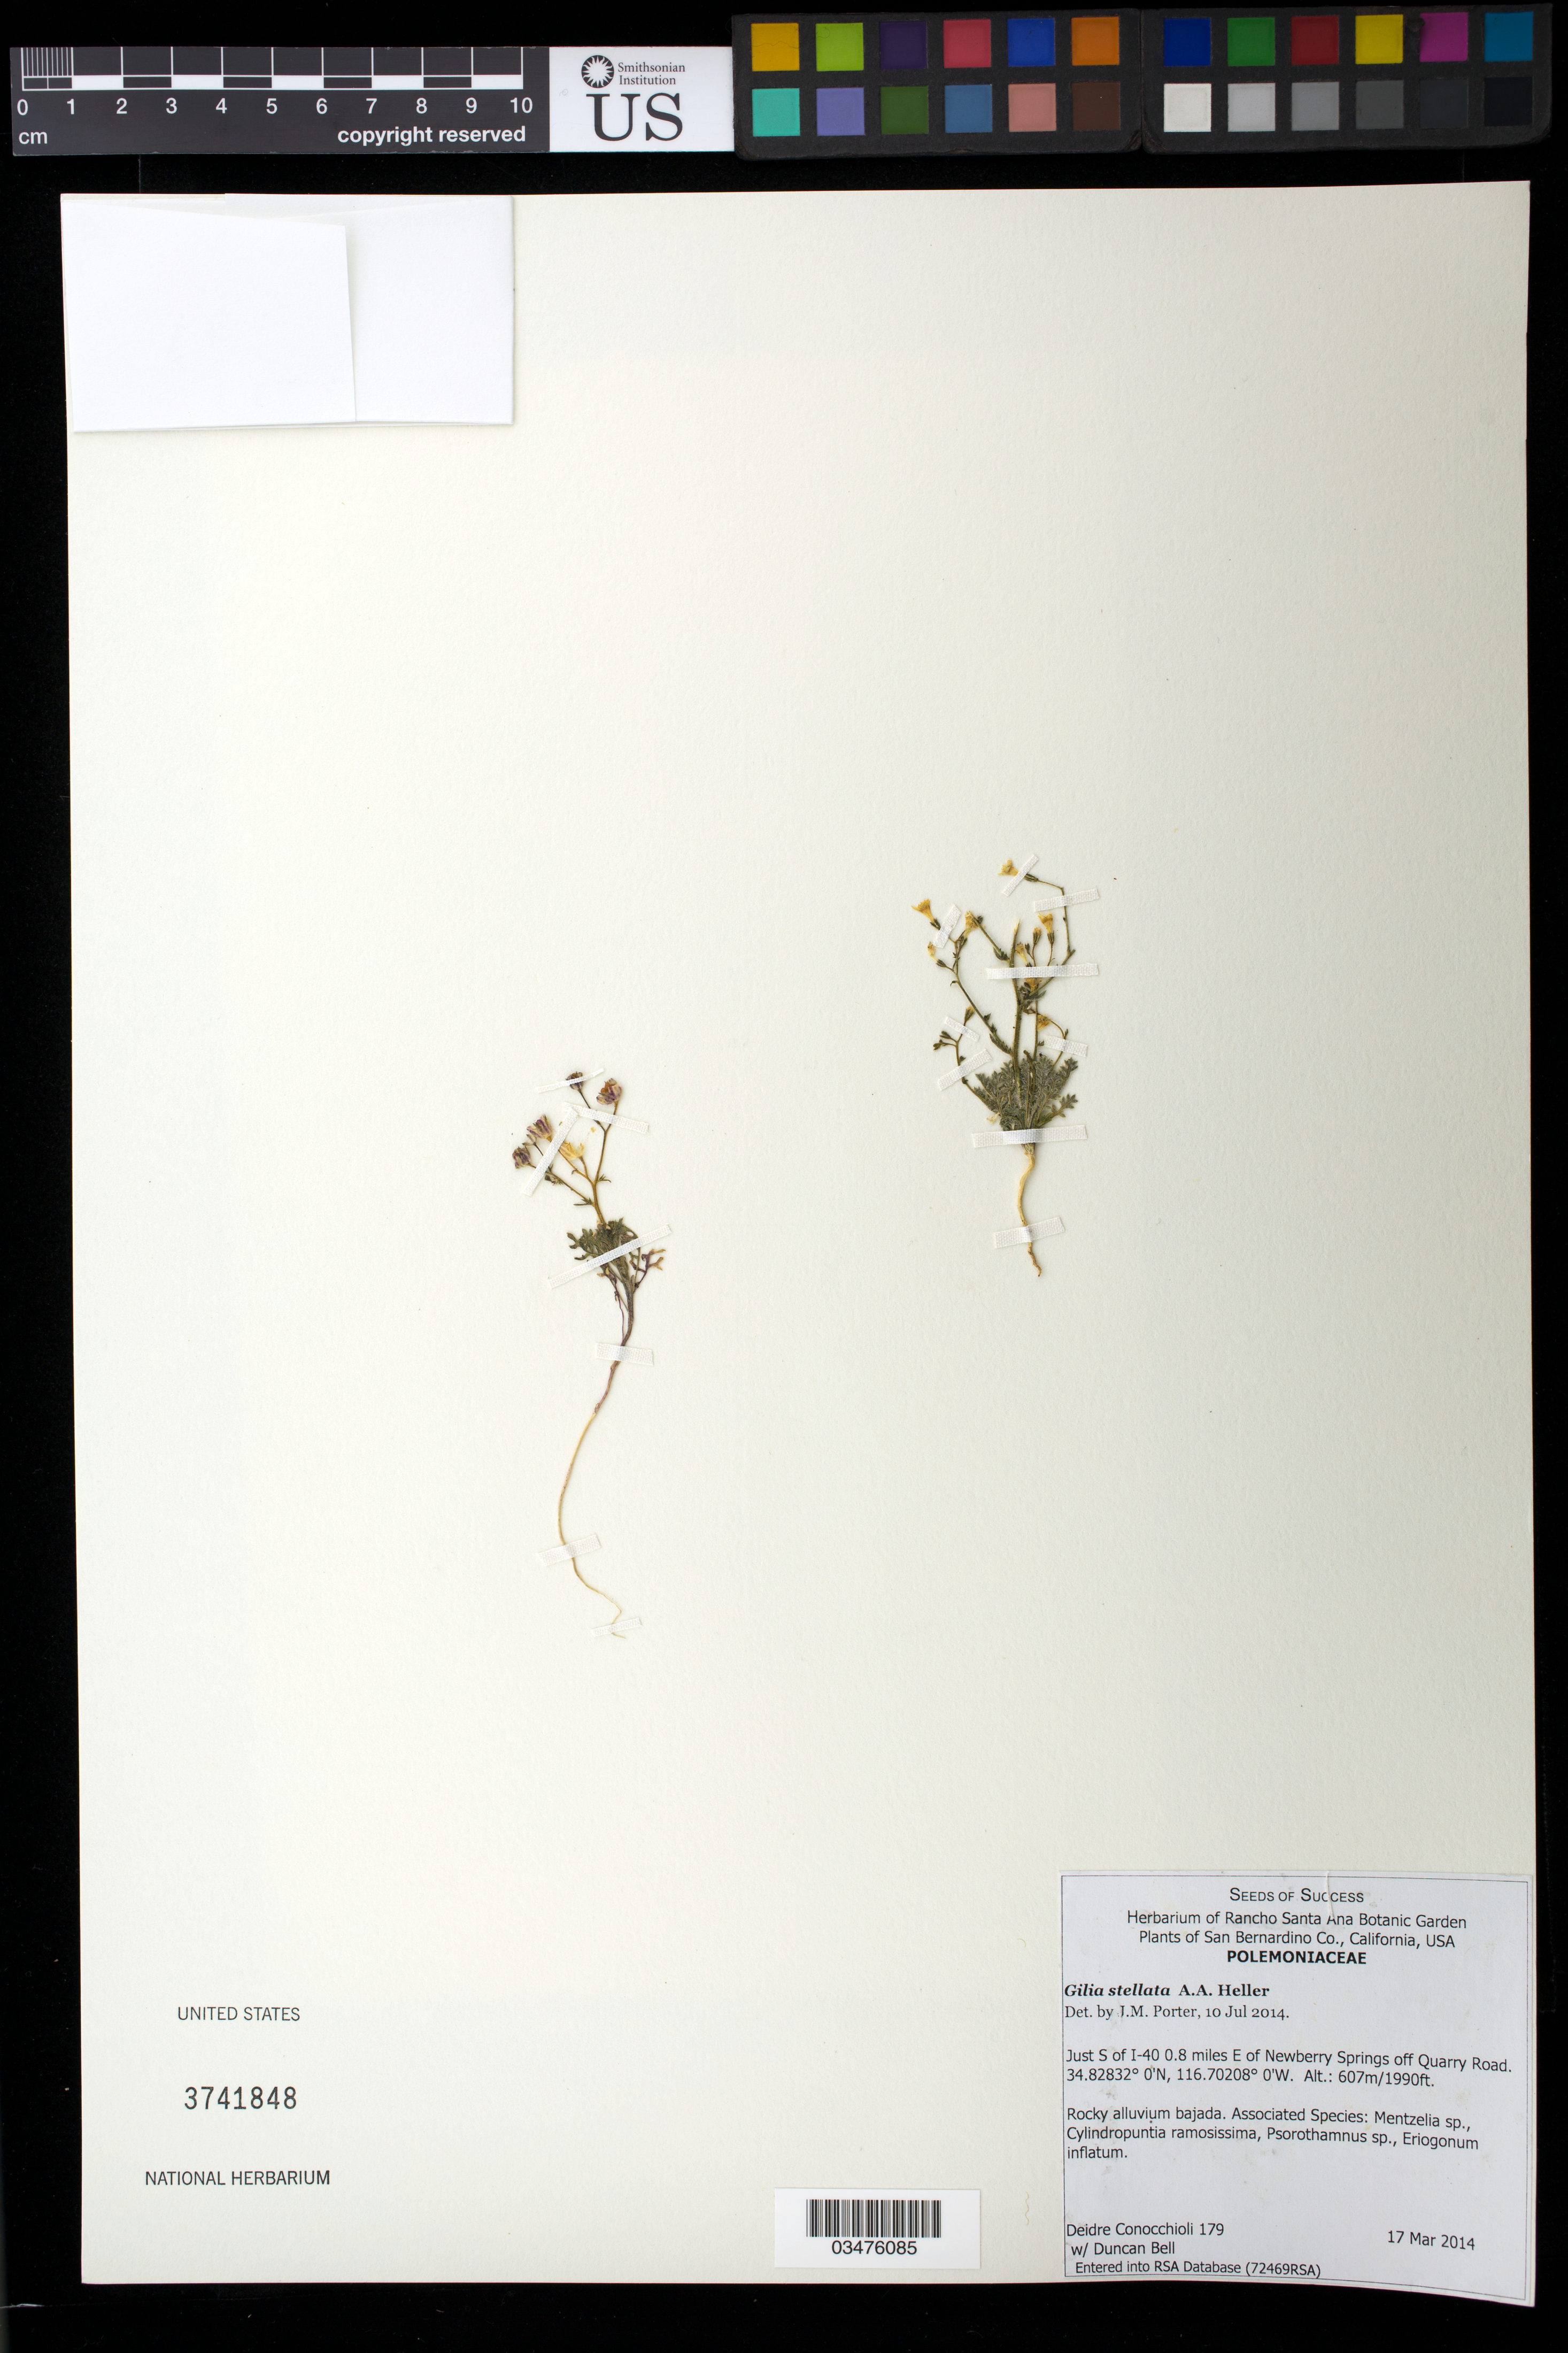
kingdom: Plantae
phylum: Tracheophyta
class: Magnoliopsida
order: Ericales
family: Polemoniaceae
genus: Gilia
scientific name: Gilia stellata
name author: A. Heller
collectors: D. Conocchioli & D. S. Bell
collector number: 179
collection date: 2014-03-17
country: United States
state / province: California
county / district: San Bernardino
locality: S of I-40 0.8 mi. E of Newberry Springs off Quarry Road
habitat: Rocky alluvium bajada. With Mentzelia sp, Psorothamnus sp., ect.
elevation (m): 607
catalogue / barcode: US 3741848